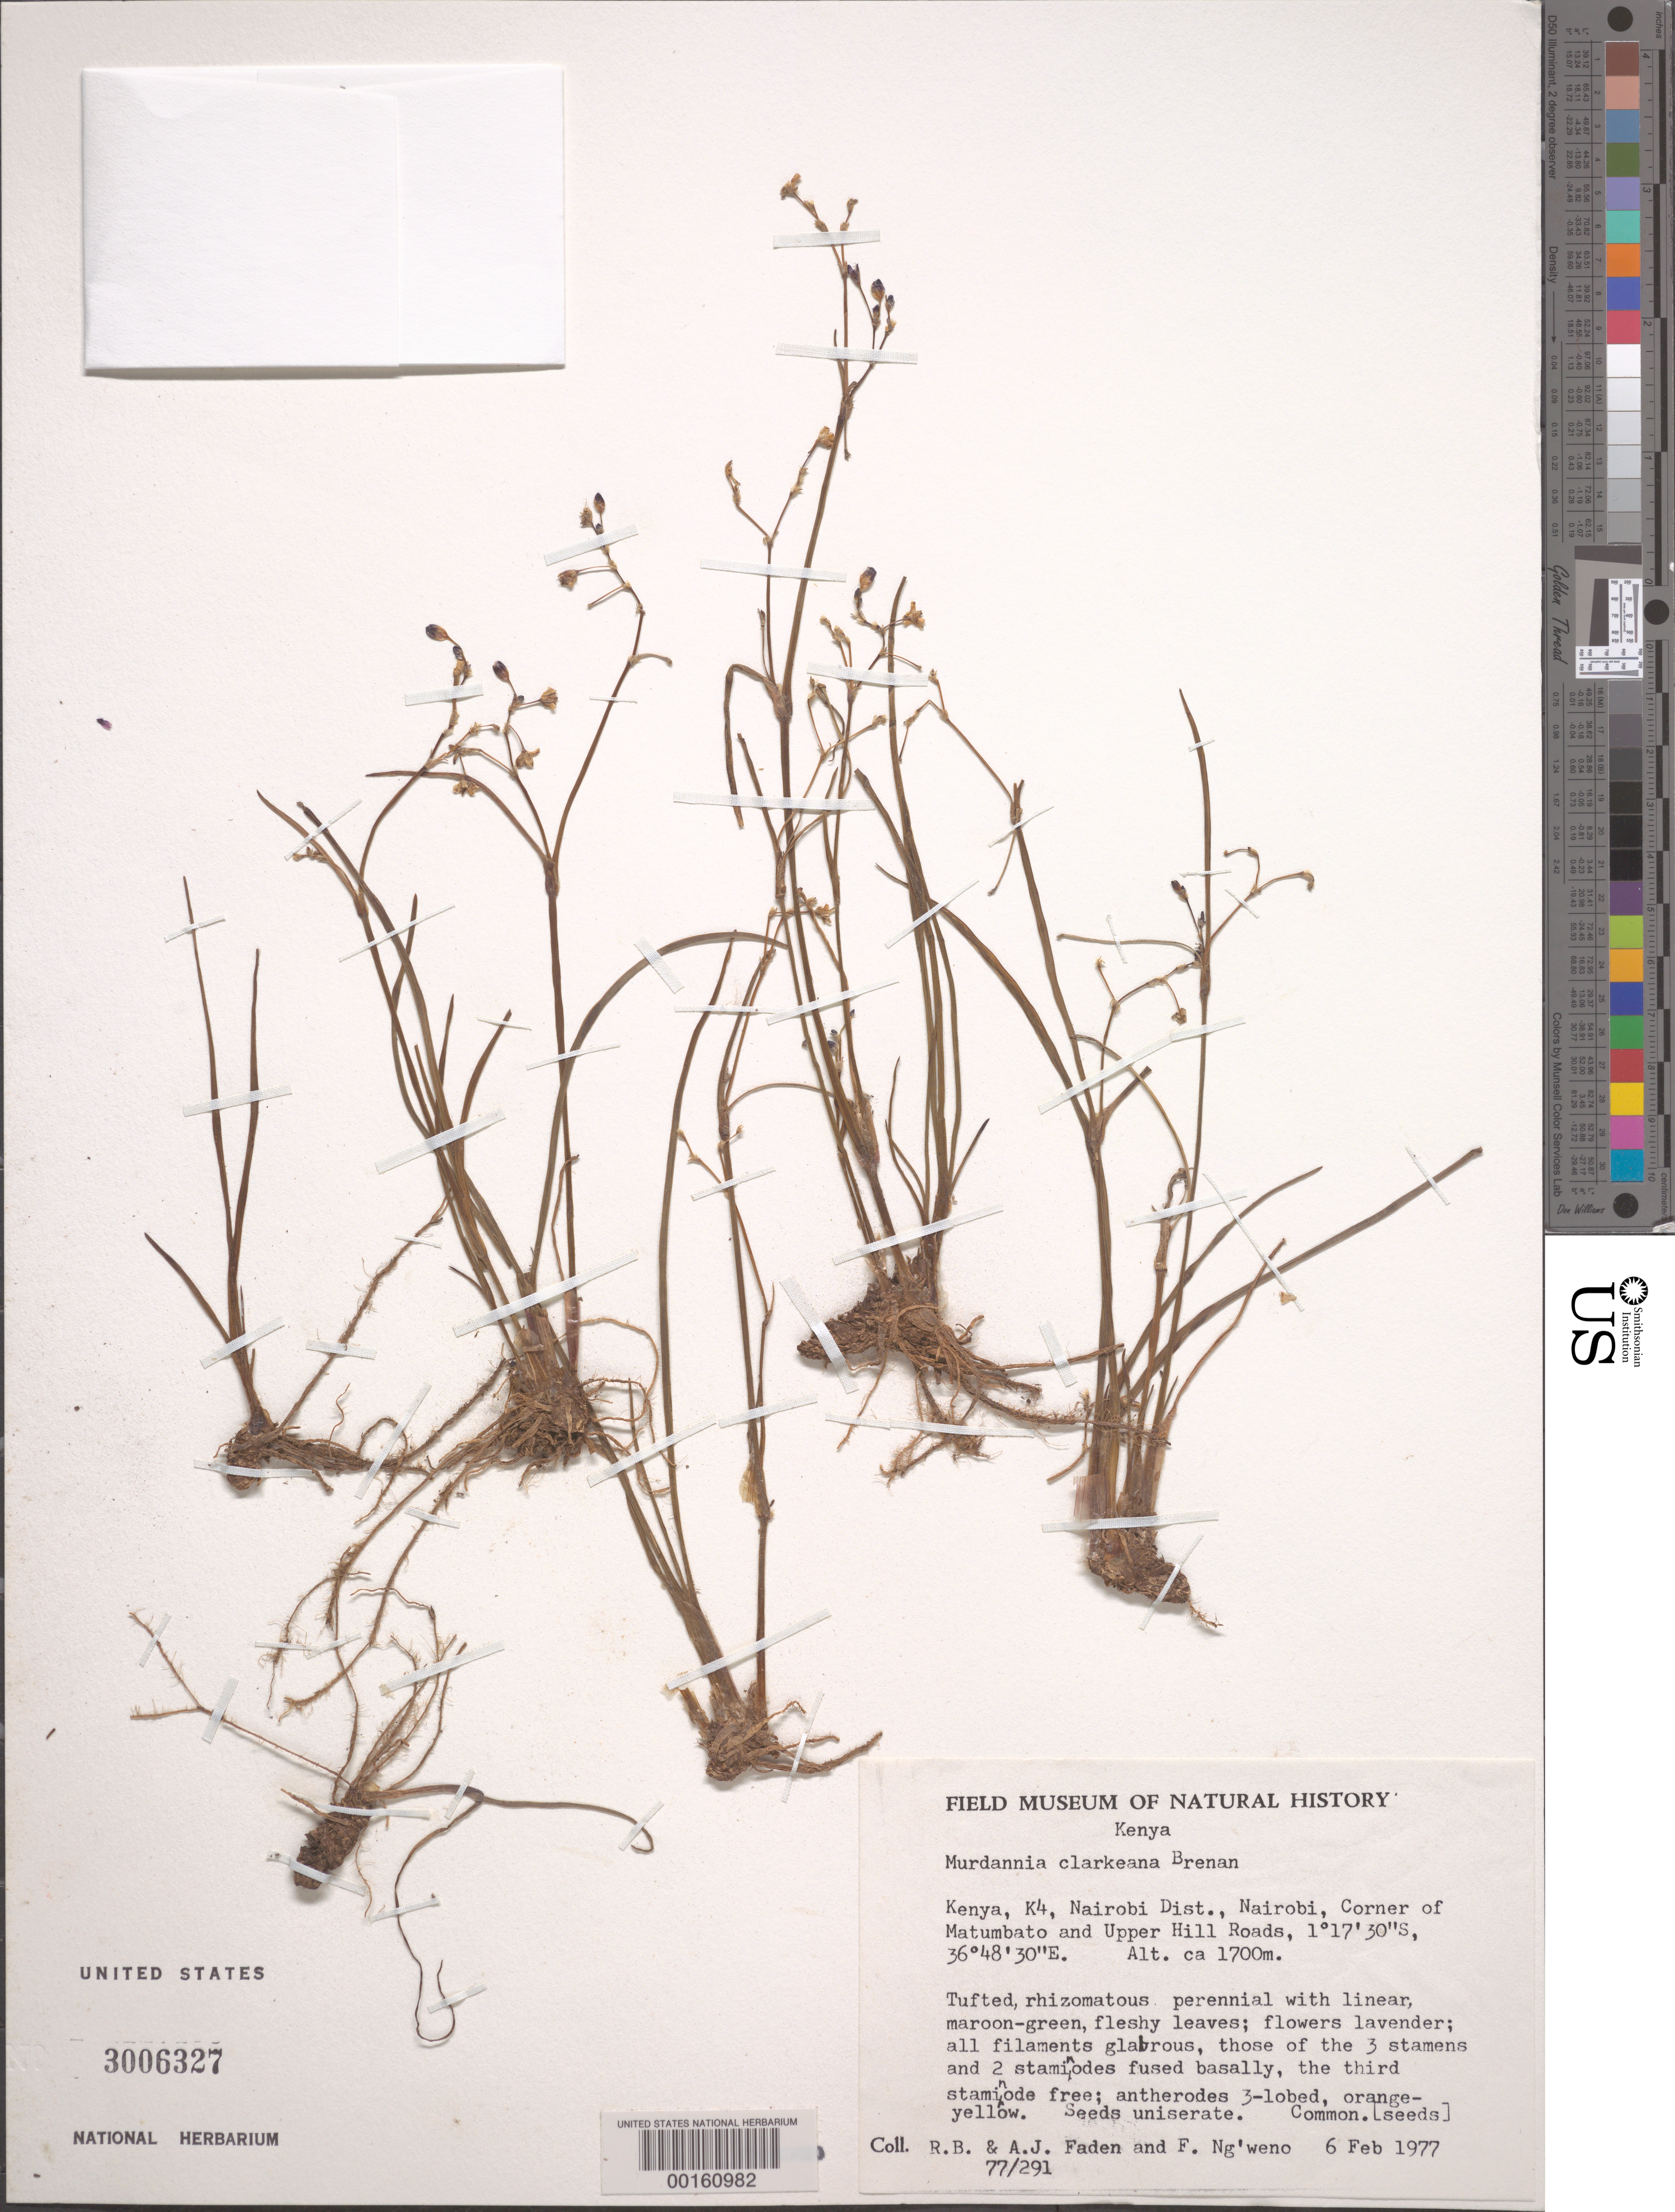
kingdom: Plantae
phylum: Tracheophyta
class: Liliopsida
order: Commelinales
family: Commelinaceae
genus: Murdannia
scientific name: Murdannia clarkeana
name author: Brenan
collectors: R. B. Faden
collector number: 77/291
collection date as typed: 06 Feb 1977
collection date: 1977-02-06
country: Kenya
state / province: Nairobi Area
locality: Nairobi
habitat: Roadside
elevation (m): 1700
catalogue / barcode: US 3006327